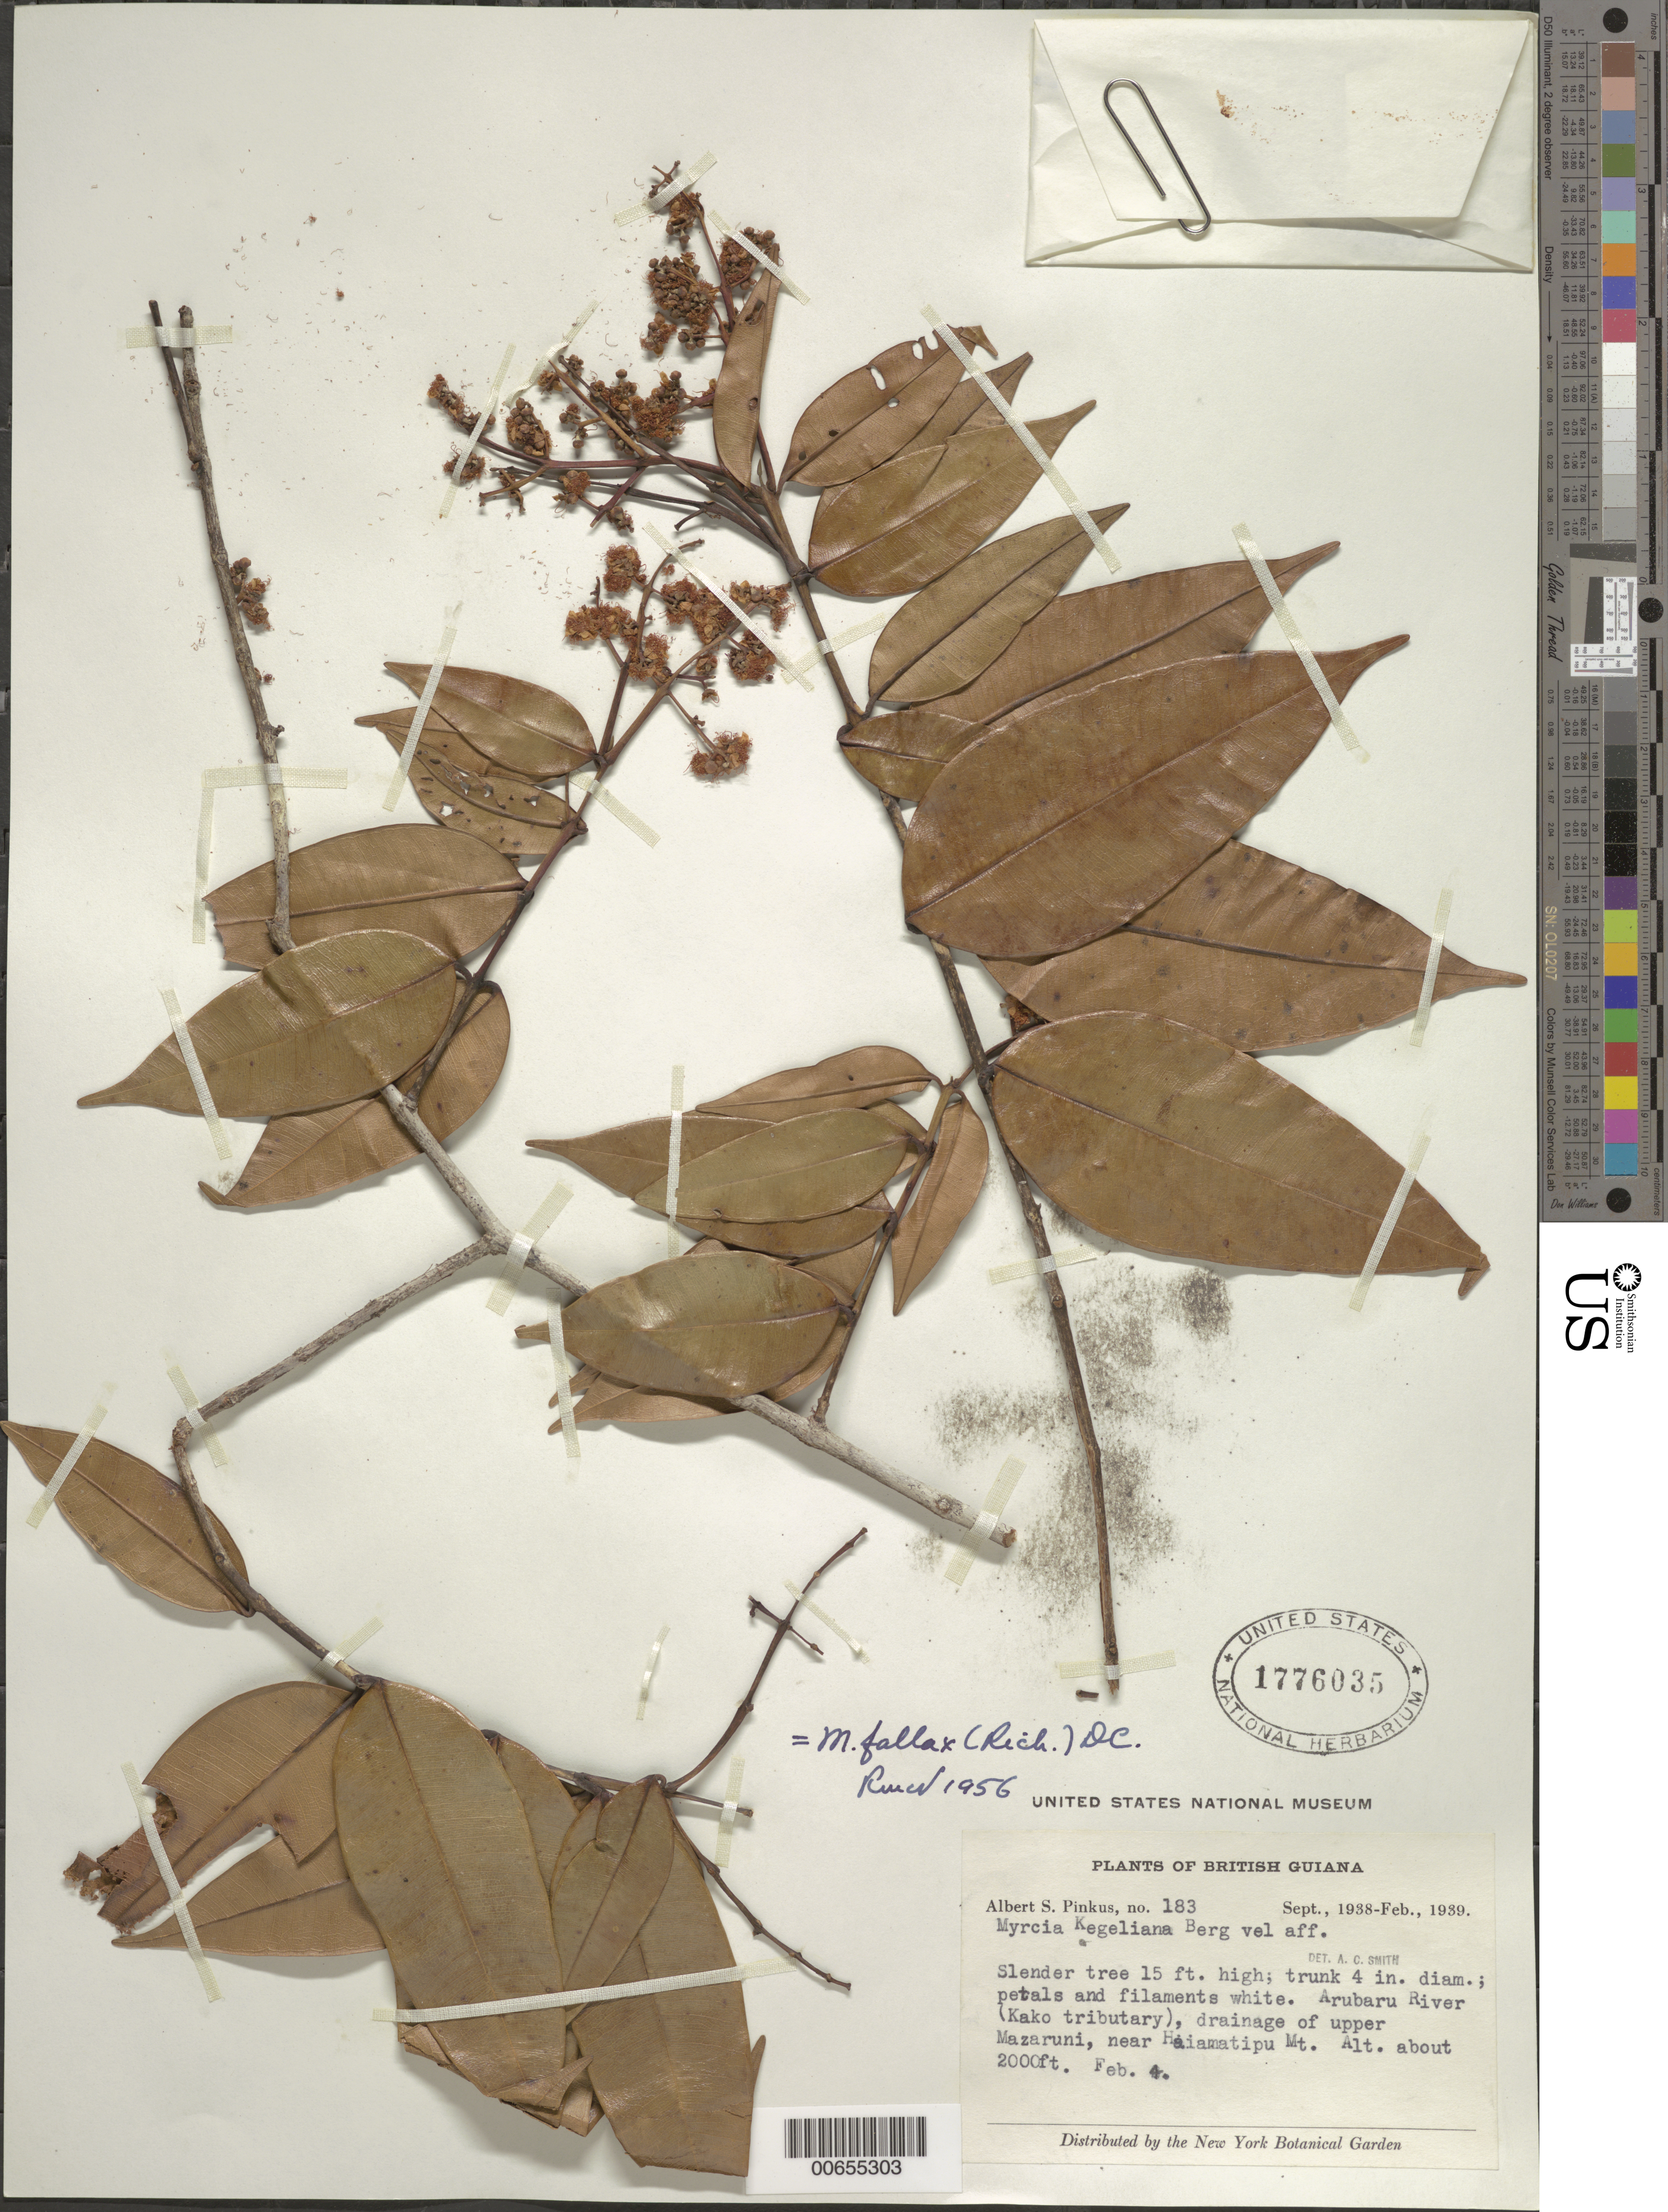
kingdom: Plantae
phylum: Tracheophyta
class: Magnoliopsida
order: Myrtales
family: Myrtaceae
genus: Myrcia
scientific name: Myrcia fallax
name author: (Rich.) DC.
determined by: McVaugh, R.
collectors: A. Pinkus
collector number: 183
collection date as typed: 4-Feb-39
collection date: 1939-02-04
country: Guyana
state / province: Cuyuni-Mazaruni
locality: Arabaru R. (Kako trib.), upper Mazaruni drainage, near Haiamatipu Mt.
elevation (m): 610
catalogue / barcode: US 1776035